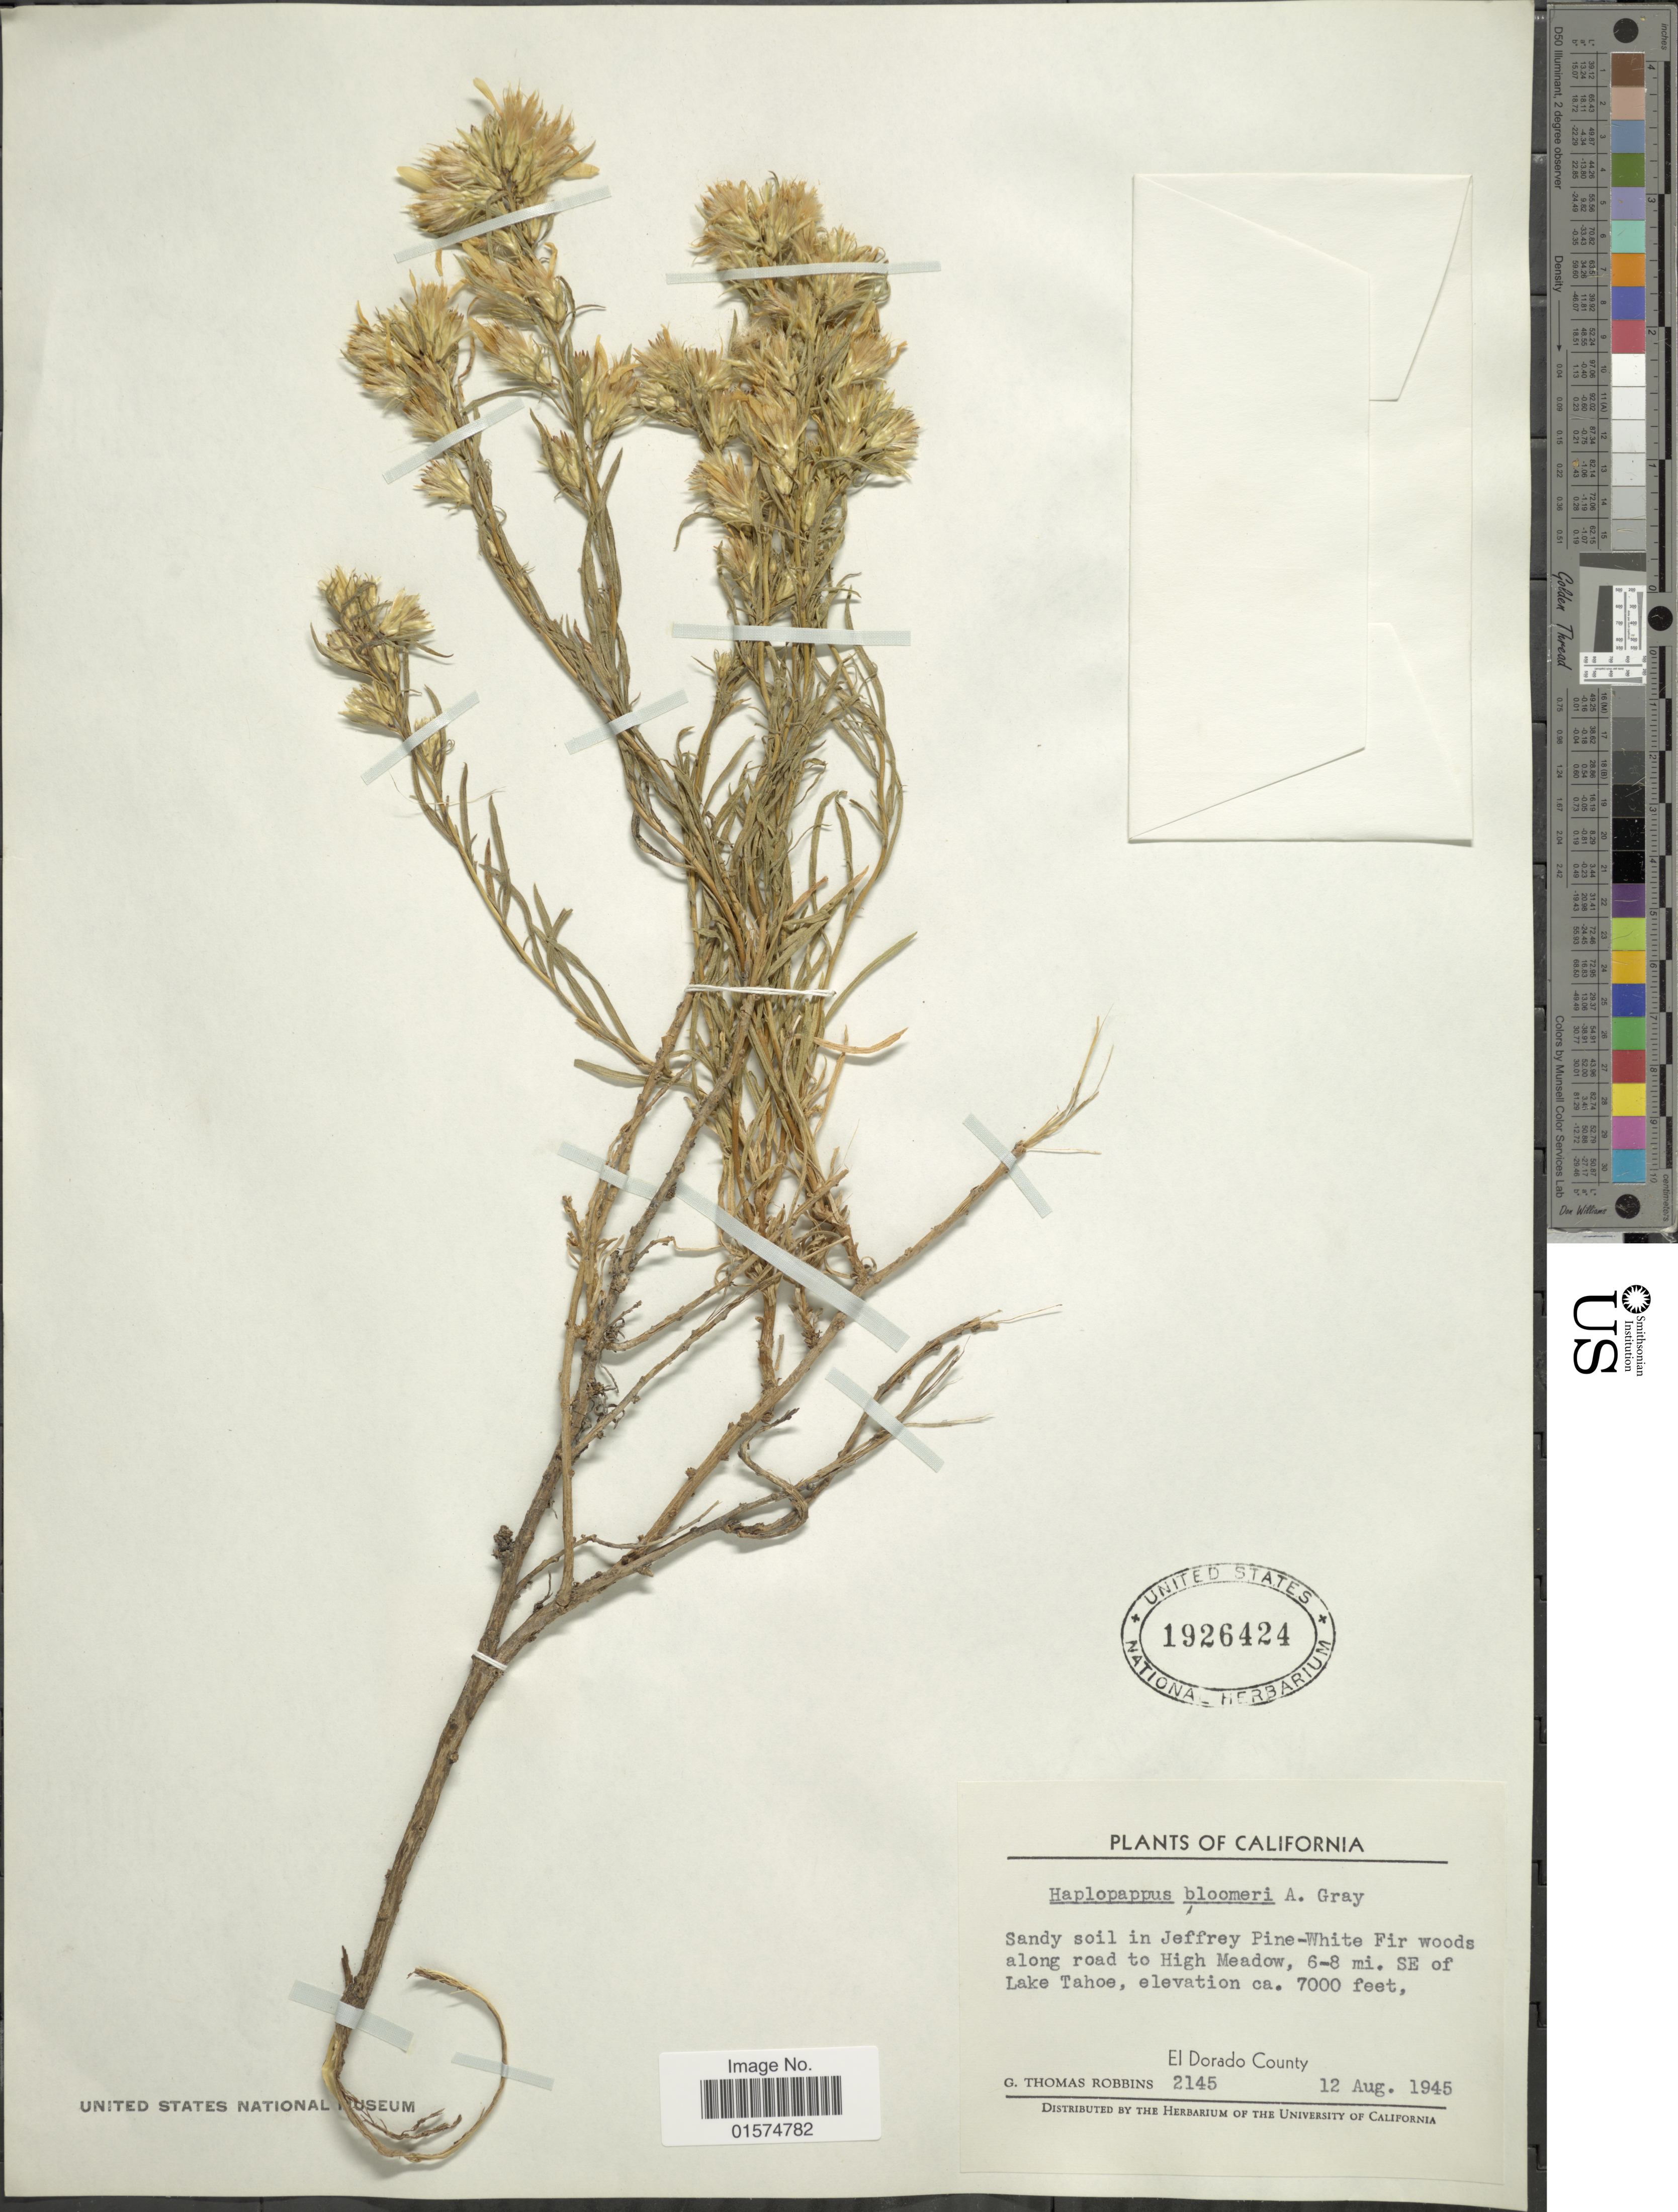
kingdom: Plantae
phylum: Tracheophyta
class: Magnoliopsida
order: Asterales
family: Asteraceae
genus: Ericameria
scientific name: Ericameria bloomeri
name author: (A. Gray) J.F. Macbr.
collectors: G. T. Robbins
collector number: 2145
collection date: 1945-08-12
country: United States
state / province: California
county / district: El Dorado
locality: Jeffrey Pine-White Fir woods along road to High Meadow, 6-8 mi. SE of Lake Tahoe. El Dorado County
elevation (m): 2134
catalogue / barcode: US 1926424